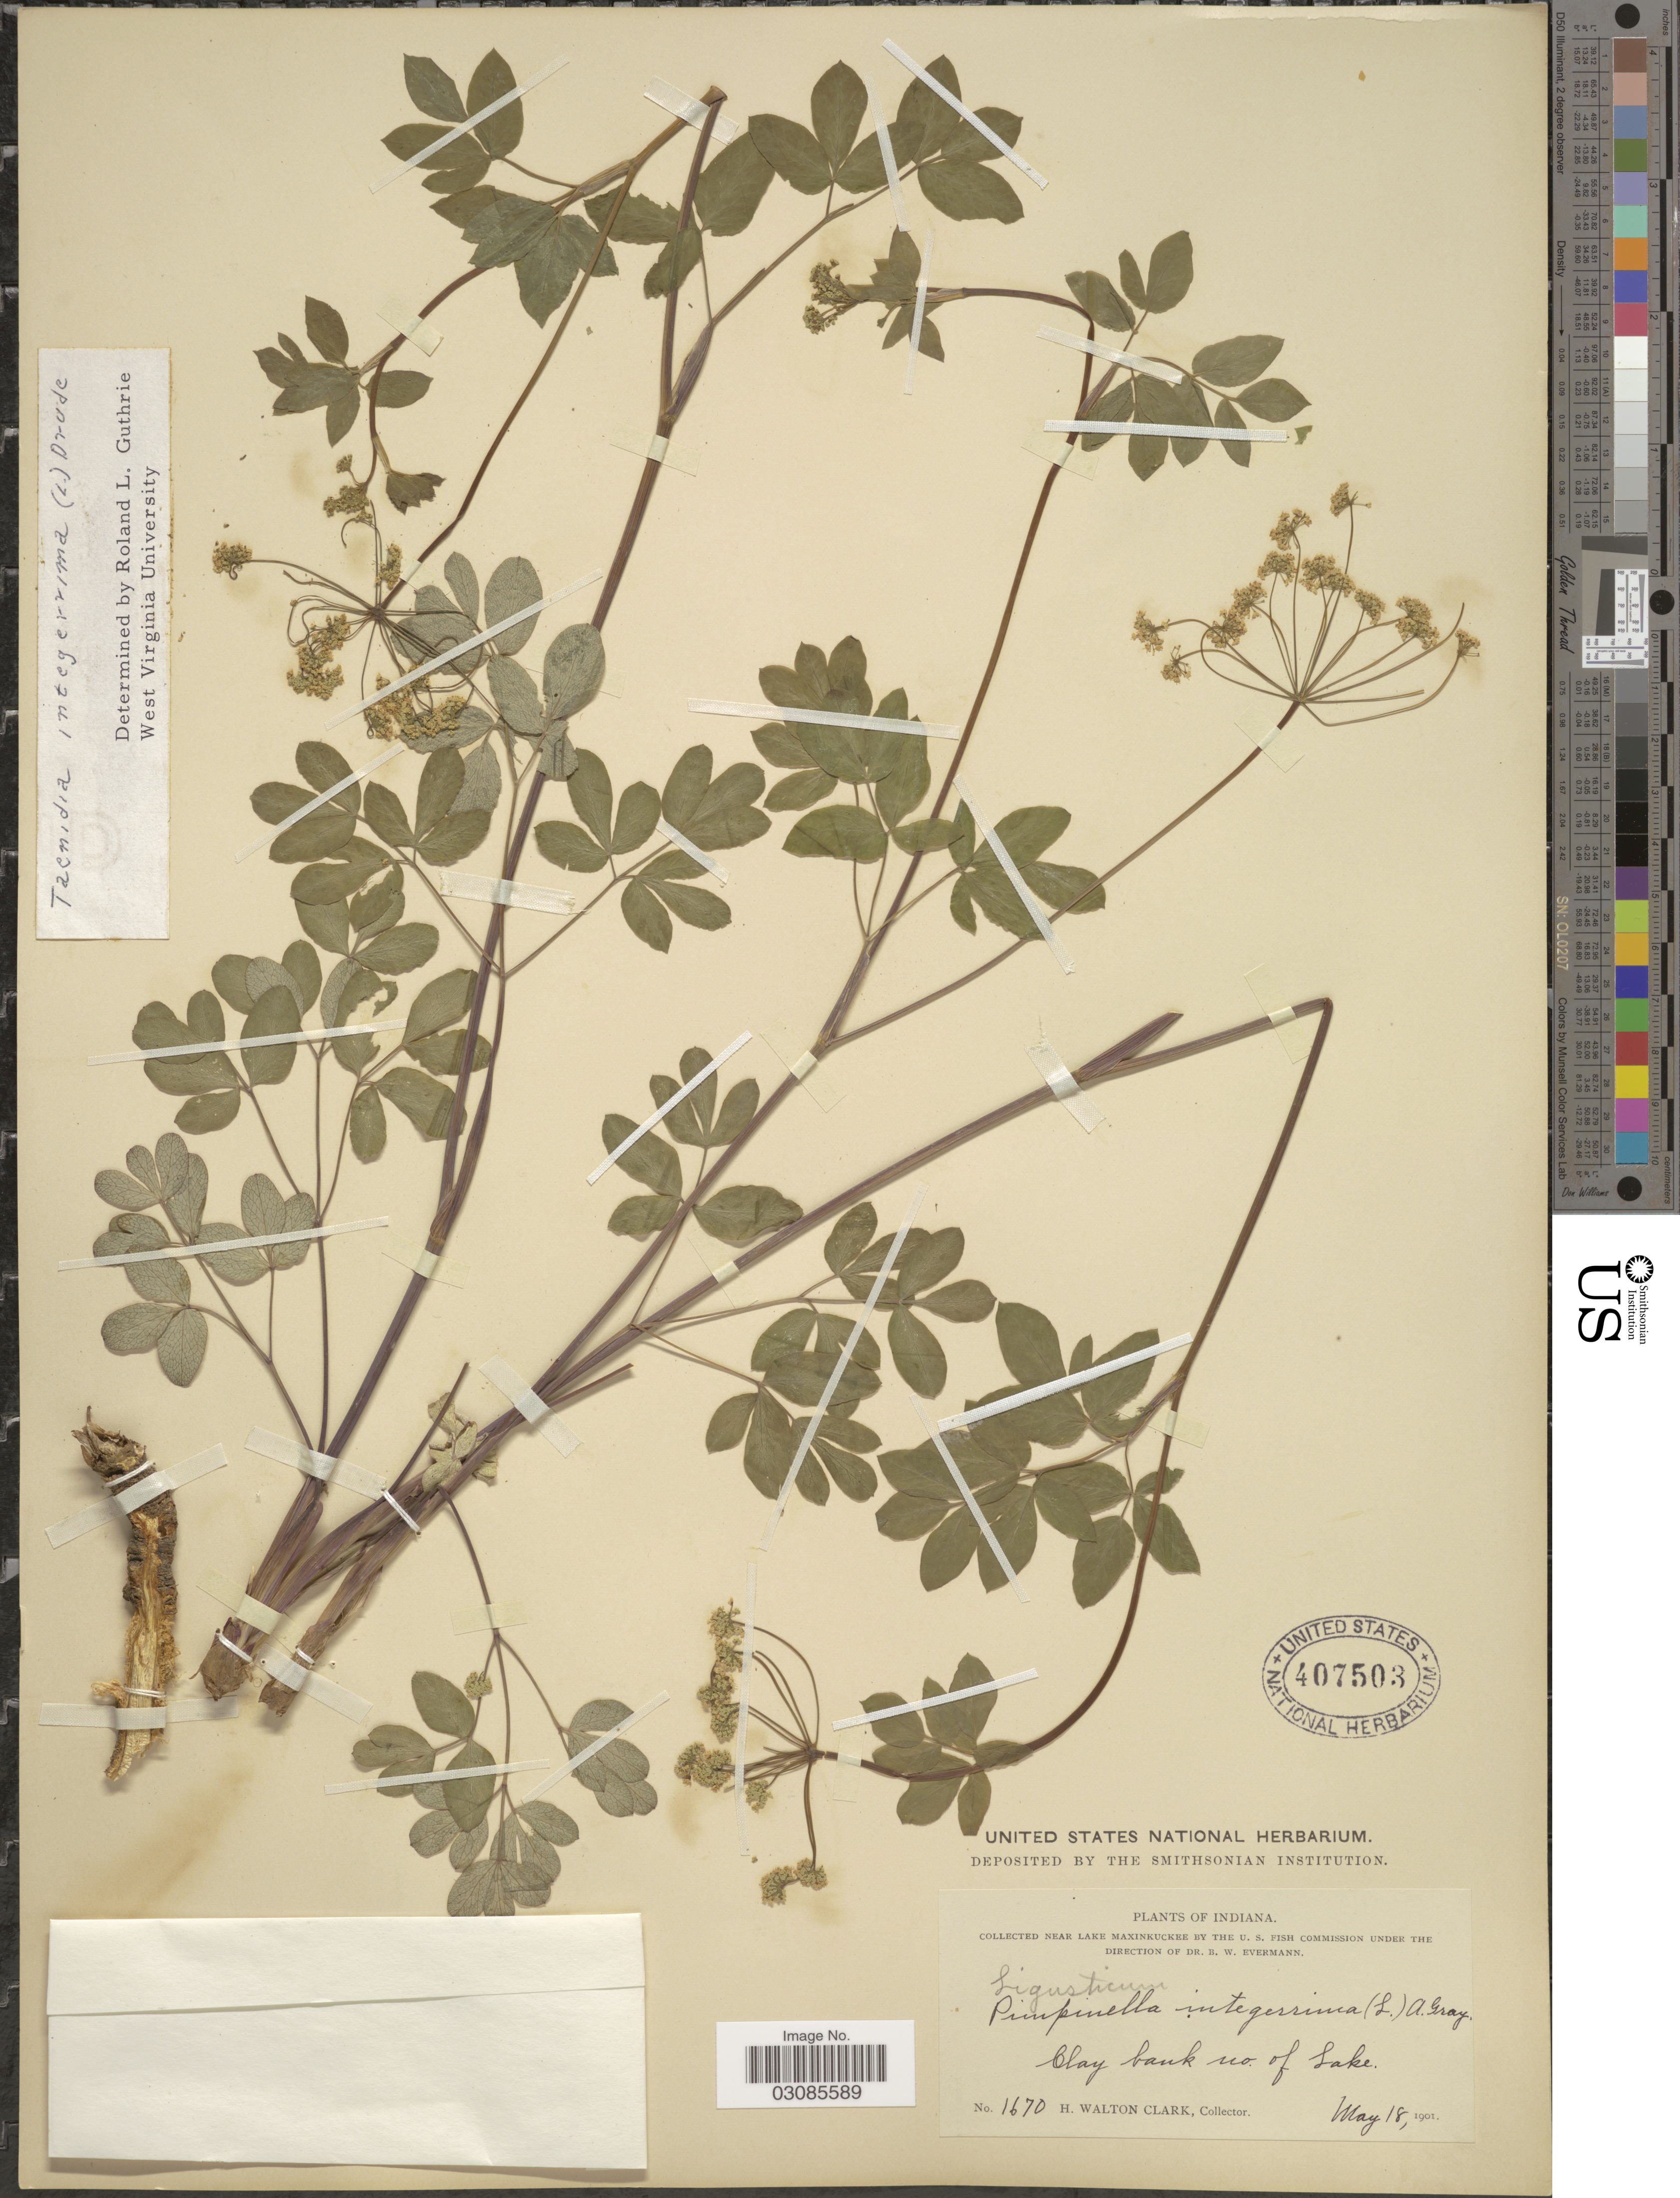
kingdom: Plantae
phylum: Tracheophyta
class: Magnoliopsida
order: Apiales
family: Apiaceae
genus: Taenidia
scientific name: Taenidia integerrima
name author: (L.) Drude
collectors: H. W. Clark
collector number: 1670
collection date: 1901-05-18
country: United States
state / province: Indiana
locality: Near Lake Maxinkuckee. Clay bank no. of Lake.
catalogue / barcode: US 407503